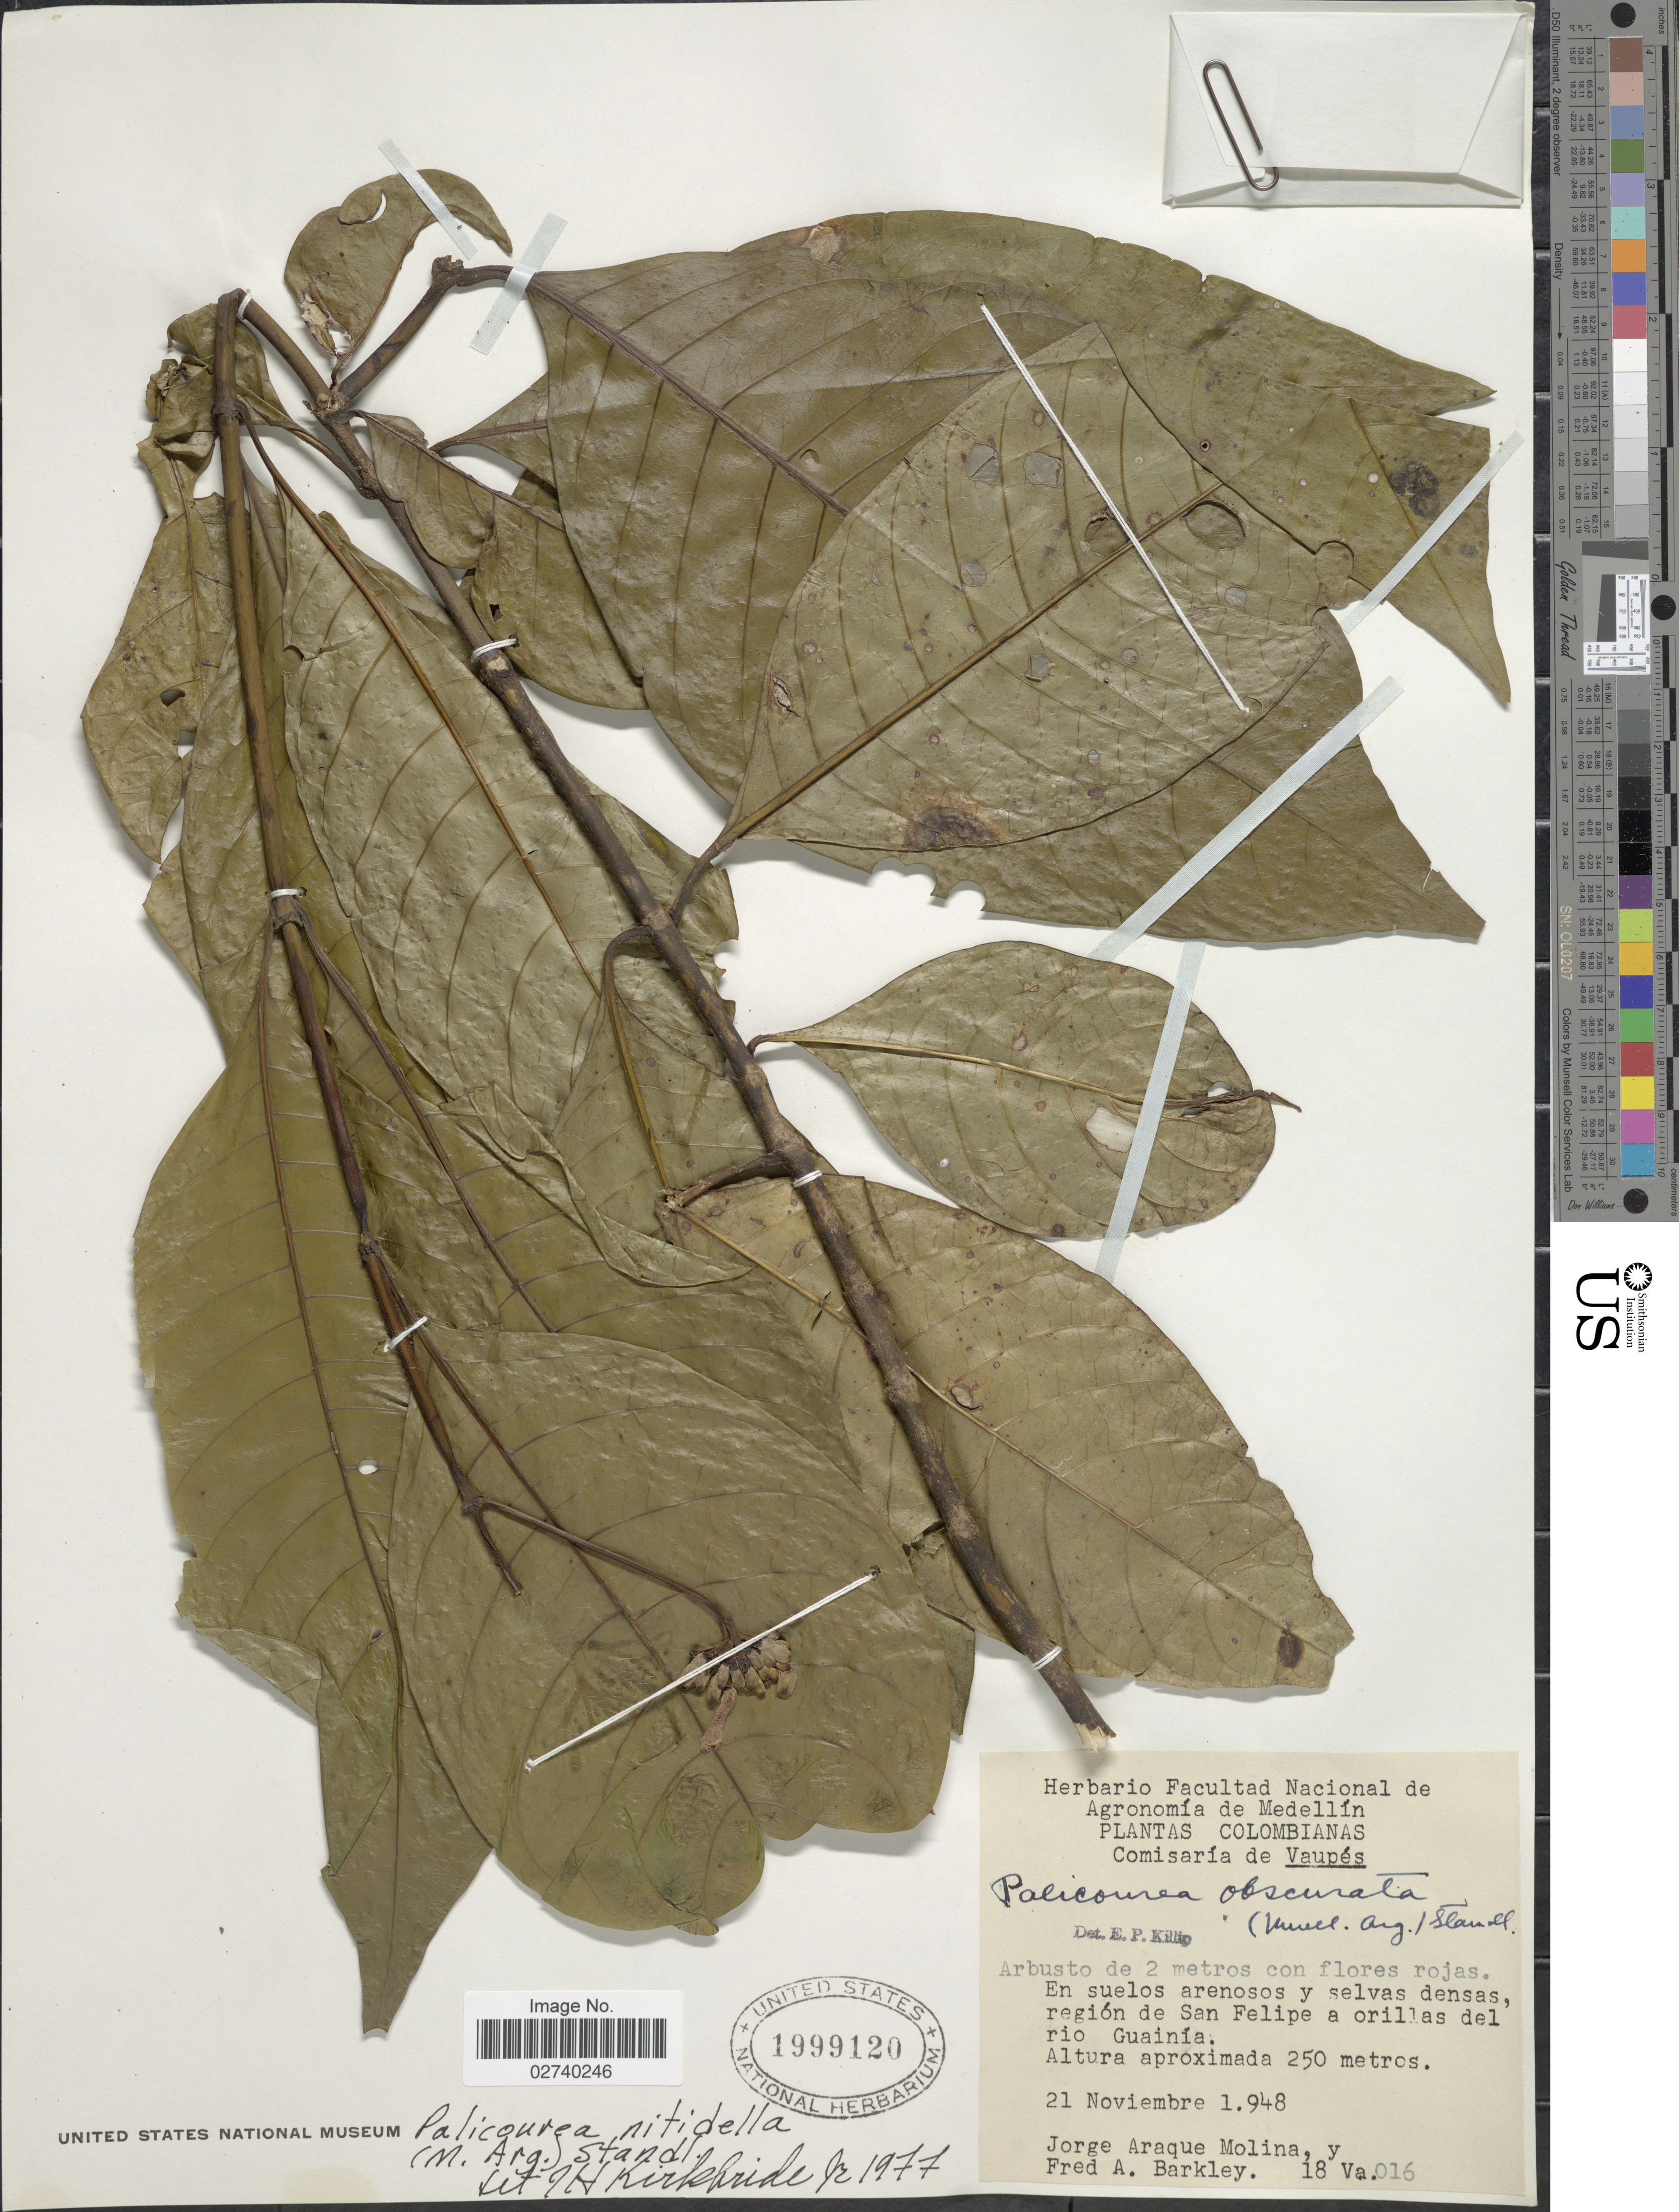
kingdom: Plantae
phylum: Tracheophyta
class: Magnoliopsida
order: Gentianales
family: Rubiaceae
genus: Palicourea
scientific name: Palicourea nitidella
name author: (Müll. Arg.) Standl.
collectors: J. A. Molina & F. A. Barkley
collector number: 18Va016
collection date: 1948-11-21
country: Colombia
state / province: Vaupés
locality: En suelos arenosos y selvas densas, region de San Felipe a orillas del rio Guainia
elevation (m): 250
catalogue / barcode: US 1999120